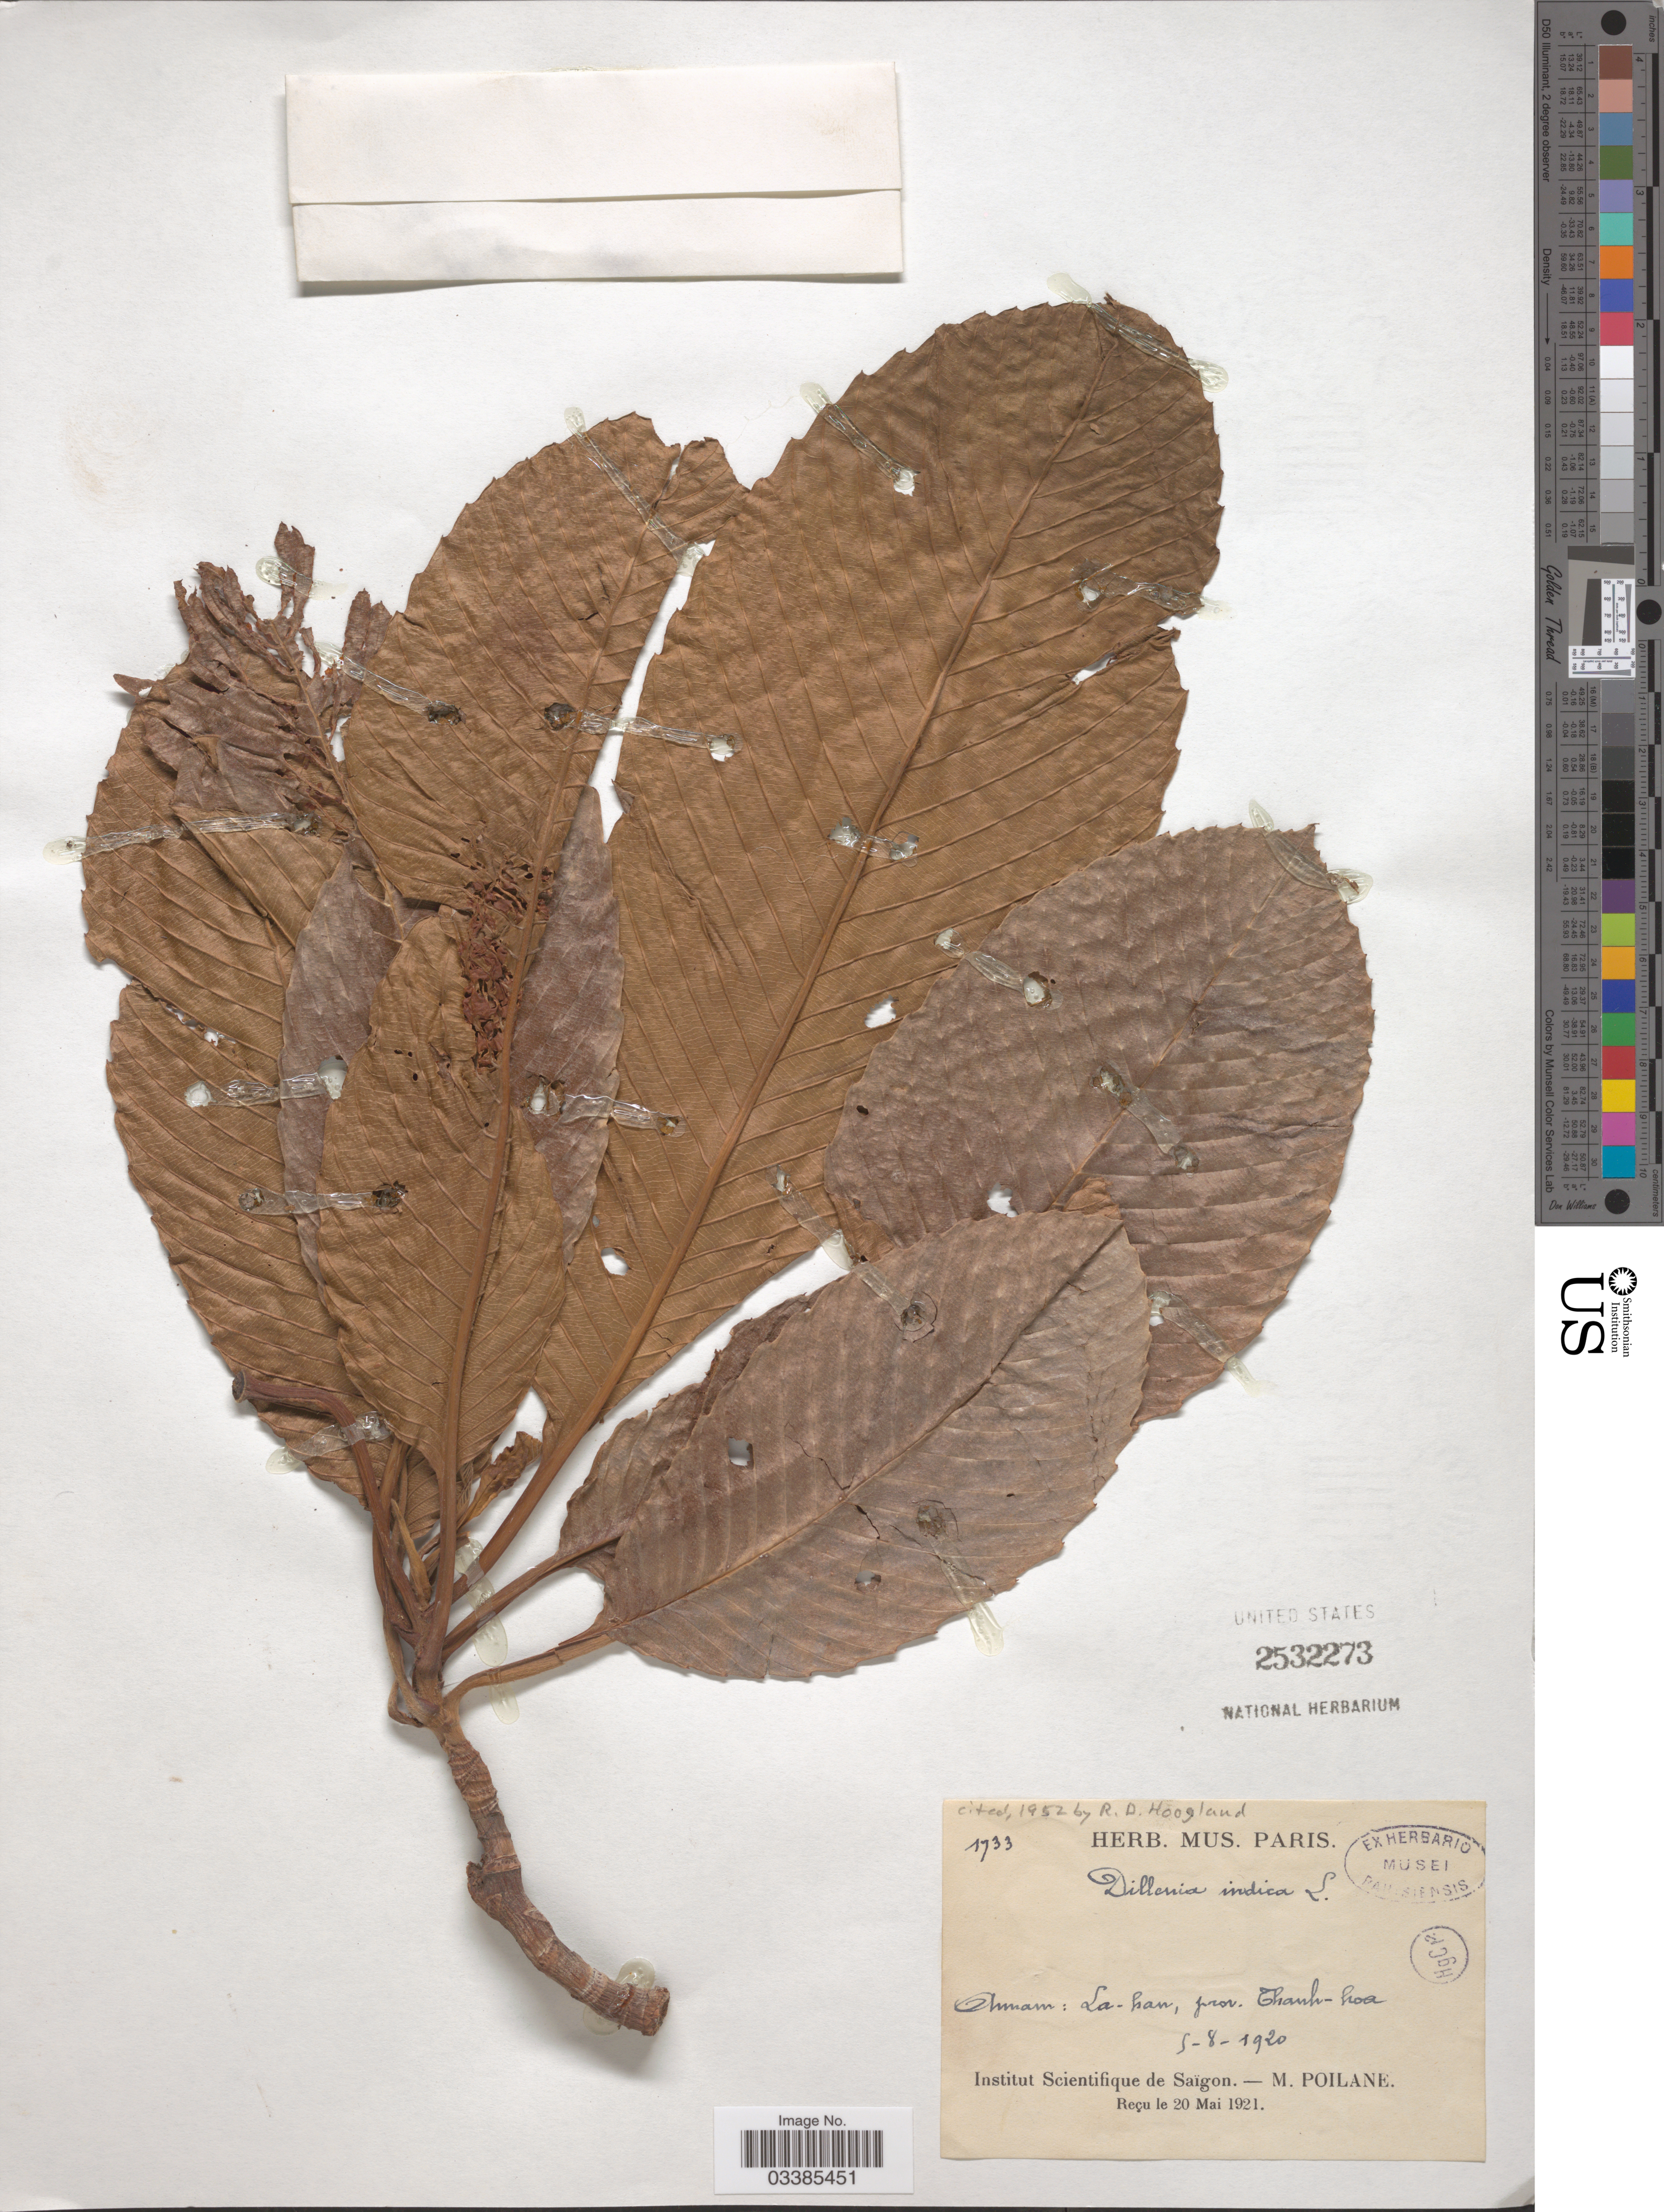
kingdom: Plantae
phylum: Tracheophyta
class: Magnoliopsida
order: Dilleniales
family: Dilleniaceae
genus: Dillenia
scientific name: Dillenia indica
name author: L.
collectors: M. Poilane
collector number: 1733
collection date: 1920-08-05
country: Vietnam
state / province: Thanh Hoa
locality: Annam: La-han, prov. Thanh-hoa.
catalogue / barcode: US 2532273